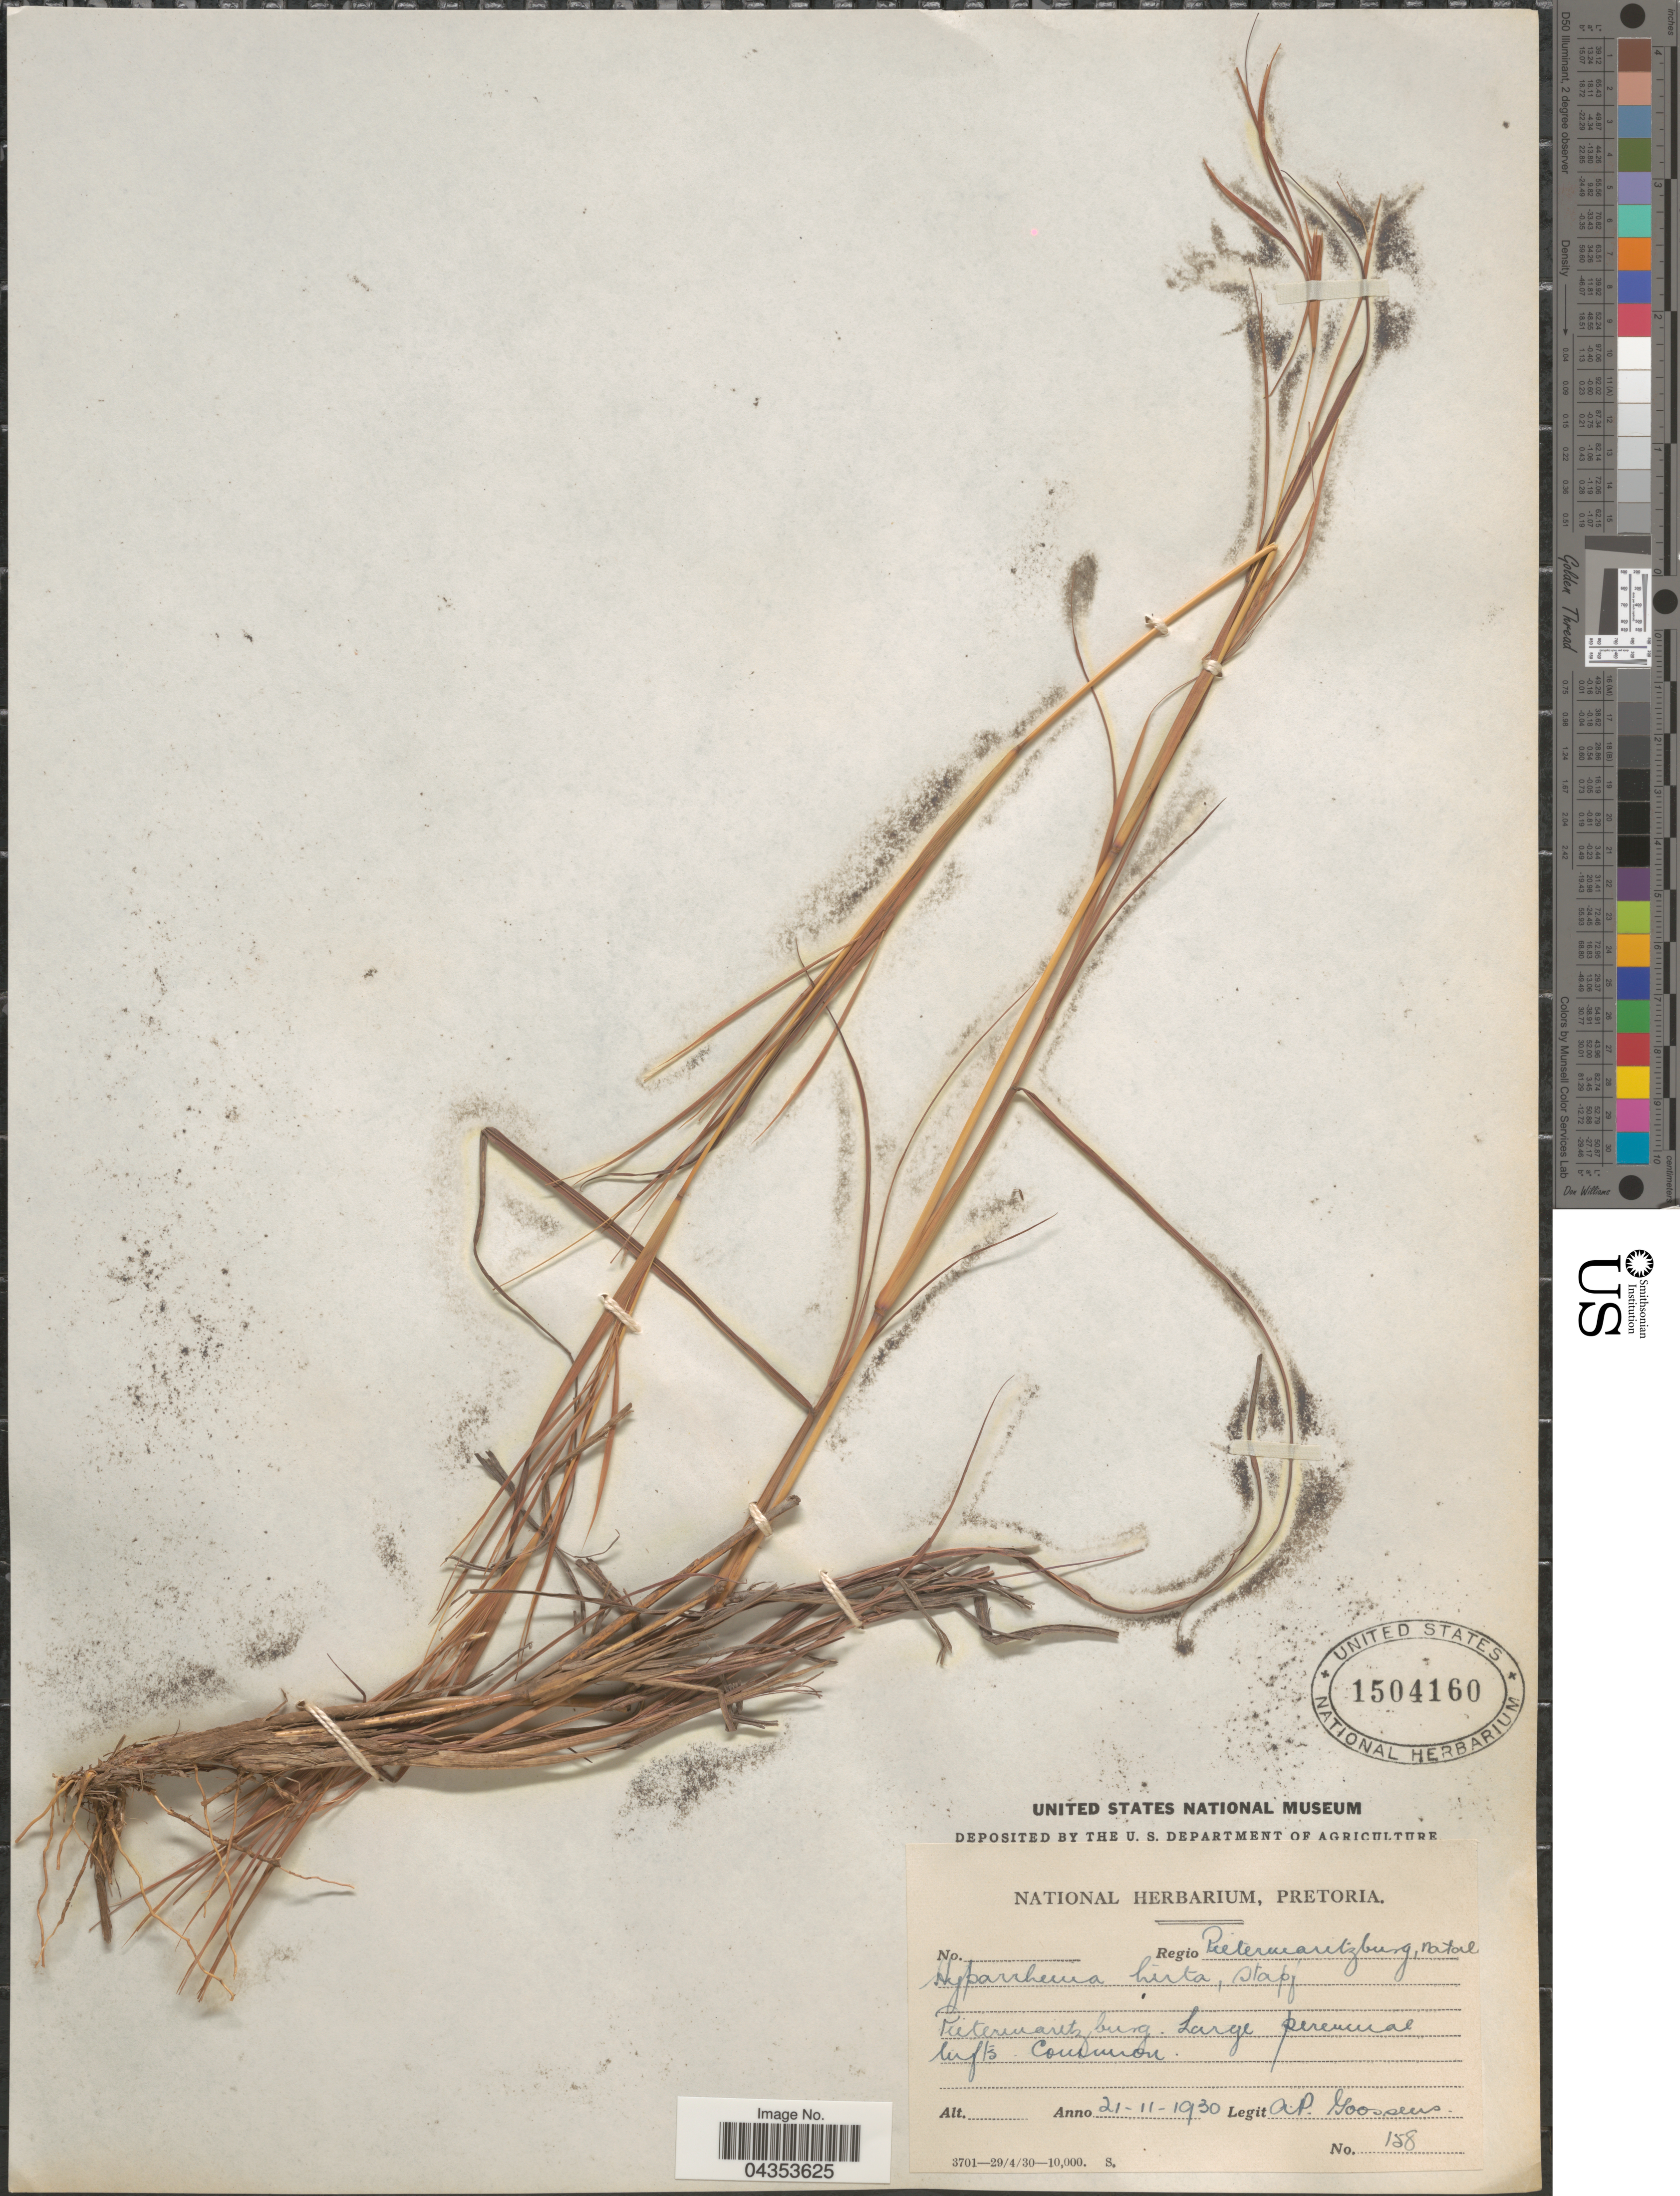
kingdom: Plantae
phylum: Tracheophyta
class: Liliopsida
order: Poales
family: Poaceae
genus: Hyparrhenia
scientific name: Hyparrhenia hirta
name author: (L.) Stapf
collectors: A. P. G. Goossens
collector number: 158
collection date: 1930-11-21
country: South Africa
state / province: KwaZulu-Natal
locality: Regio Pietermaritzburg, Natal. Pietermaritzburg.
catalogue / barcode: US 1504160